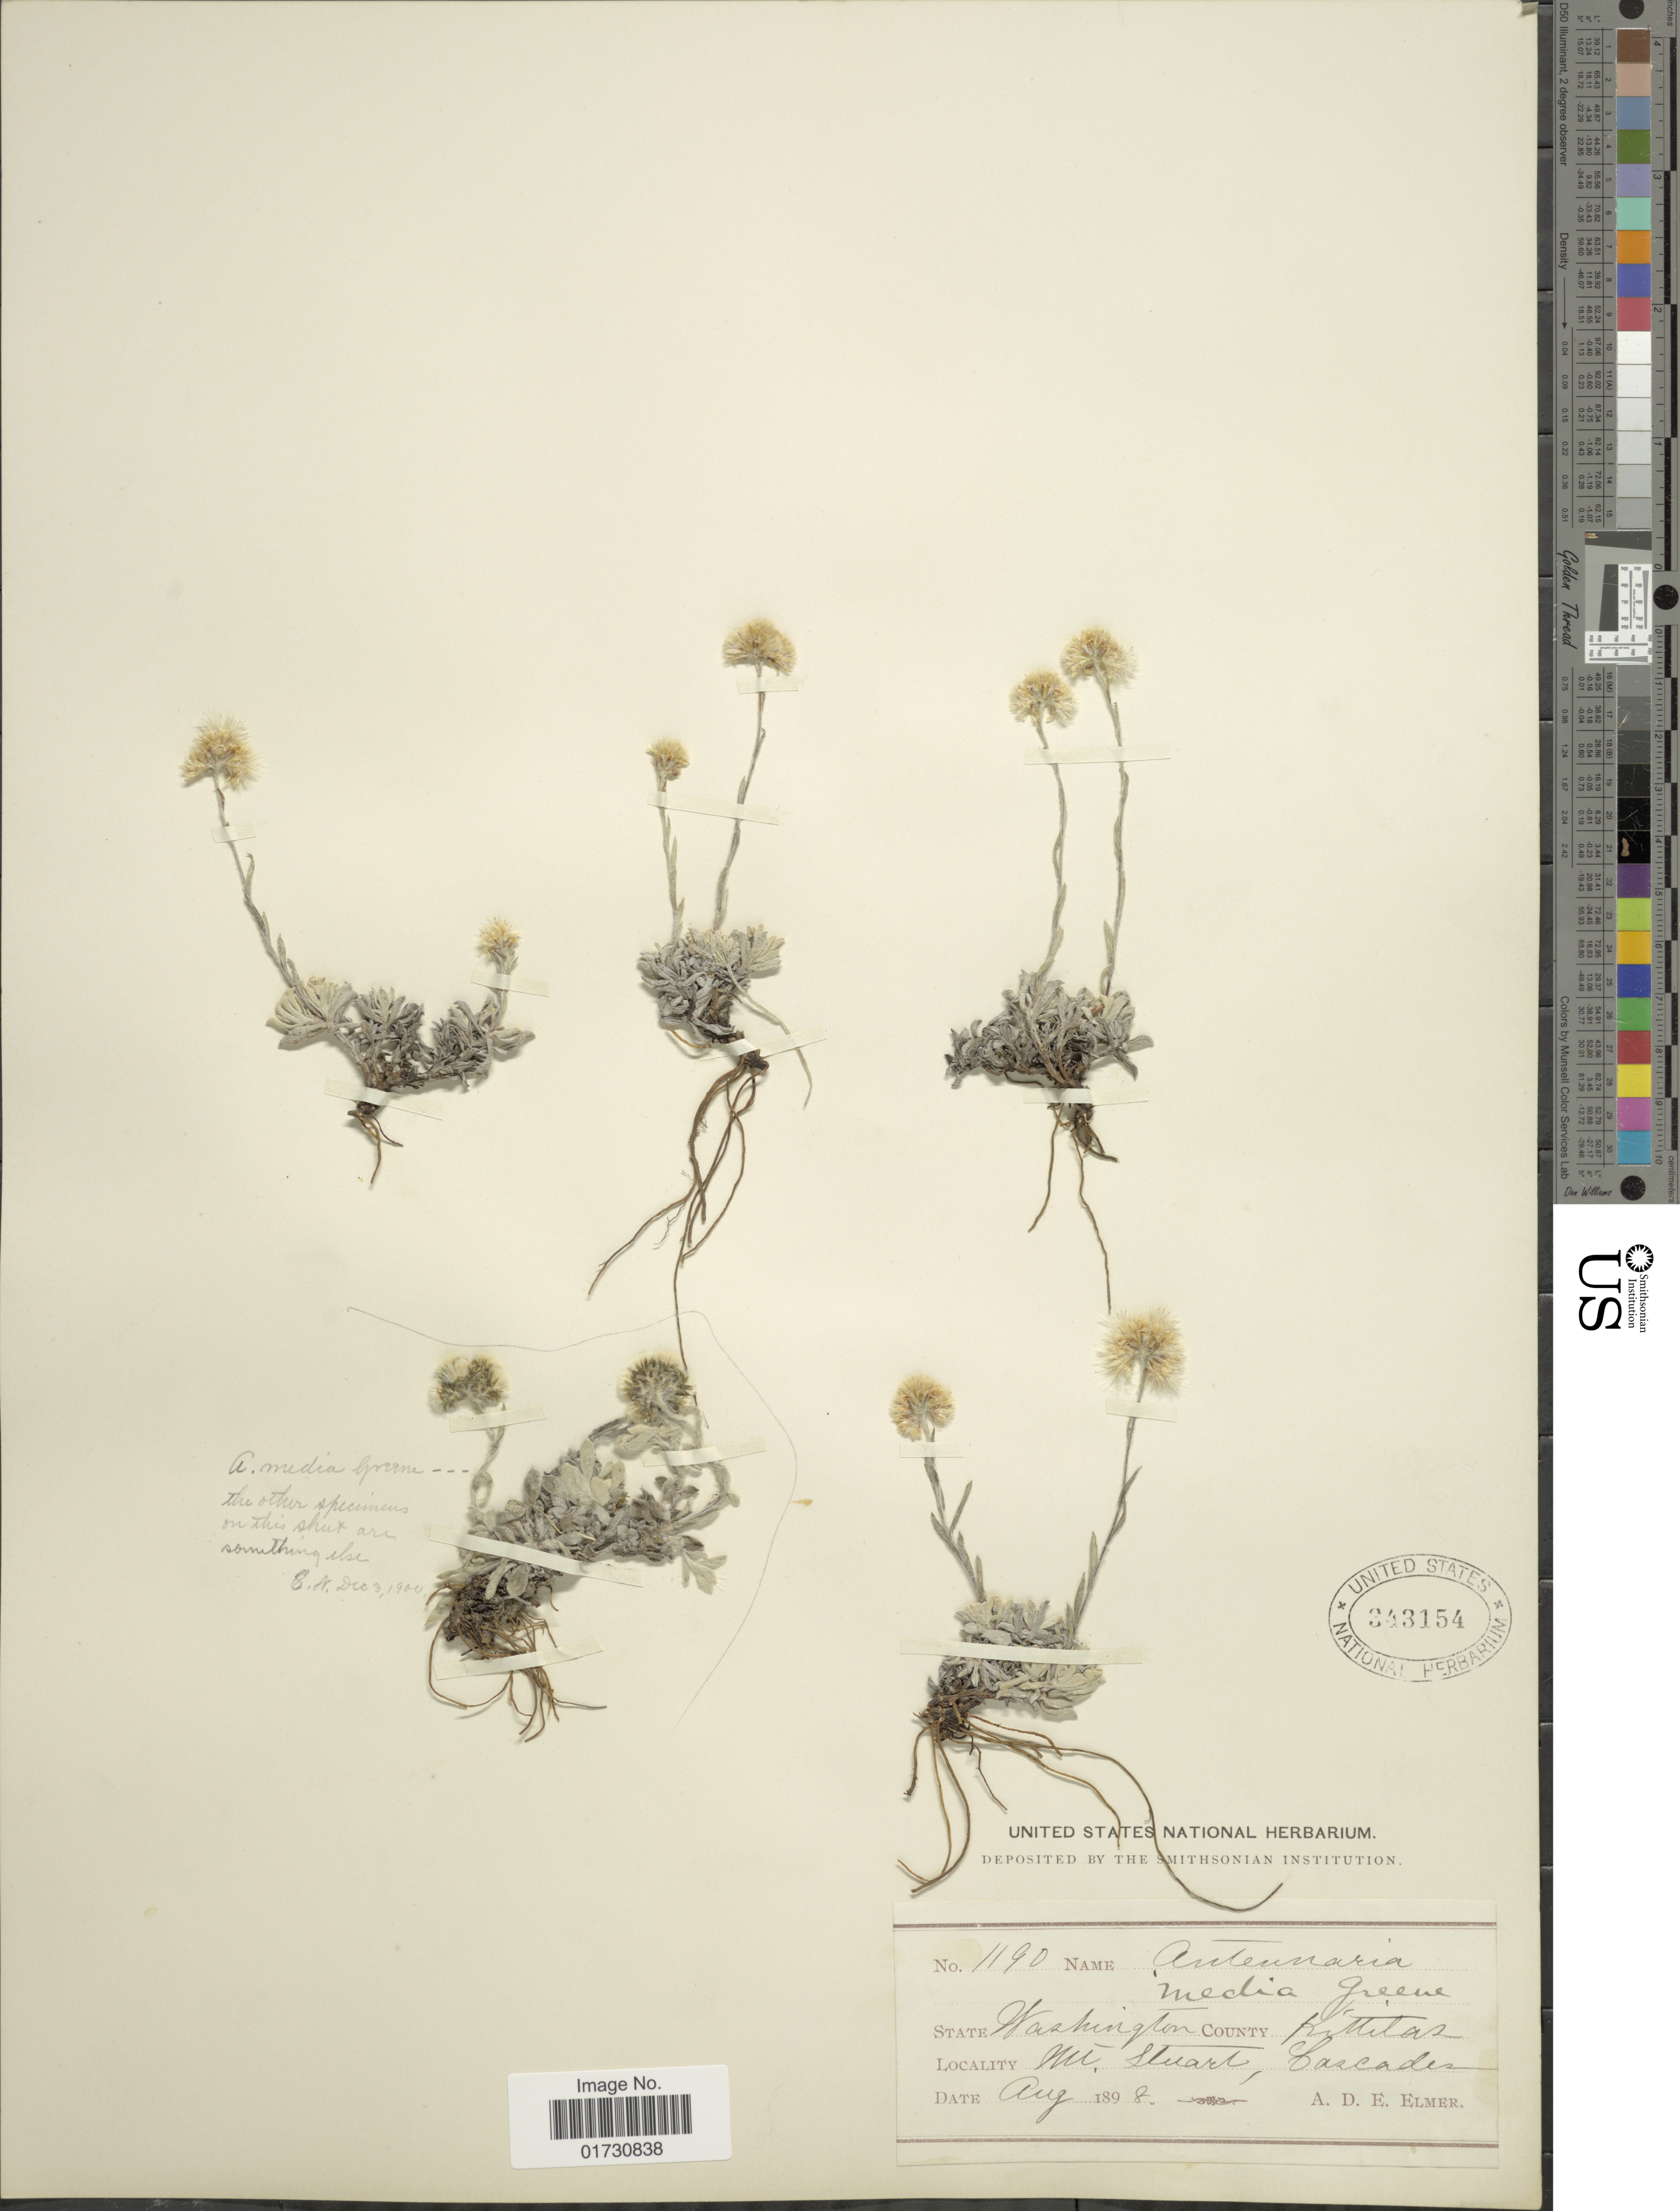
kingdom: Plantae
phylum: Tracheophyta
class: Magnoliopsida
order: Asterales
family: Asteraceae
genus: Antennaria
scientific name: Antennaria flavescens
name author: Rydb.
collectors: A. D. E. Elmer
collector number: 1190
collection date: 1898-08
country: United States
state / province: Washington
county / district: Kittitas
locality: State Washington, County Killitas, Mt. Stuart, Cascades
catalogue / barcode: US 343154